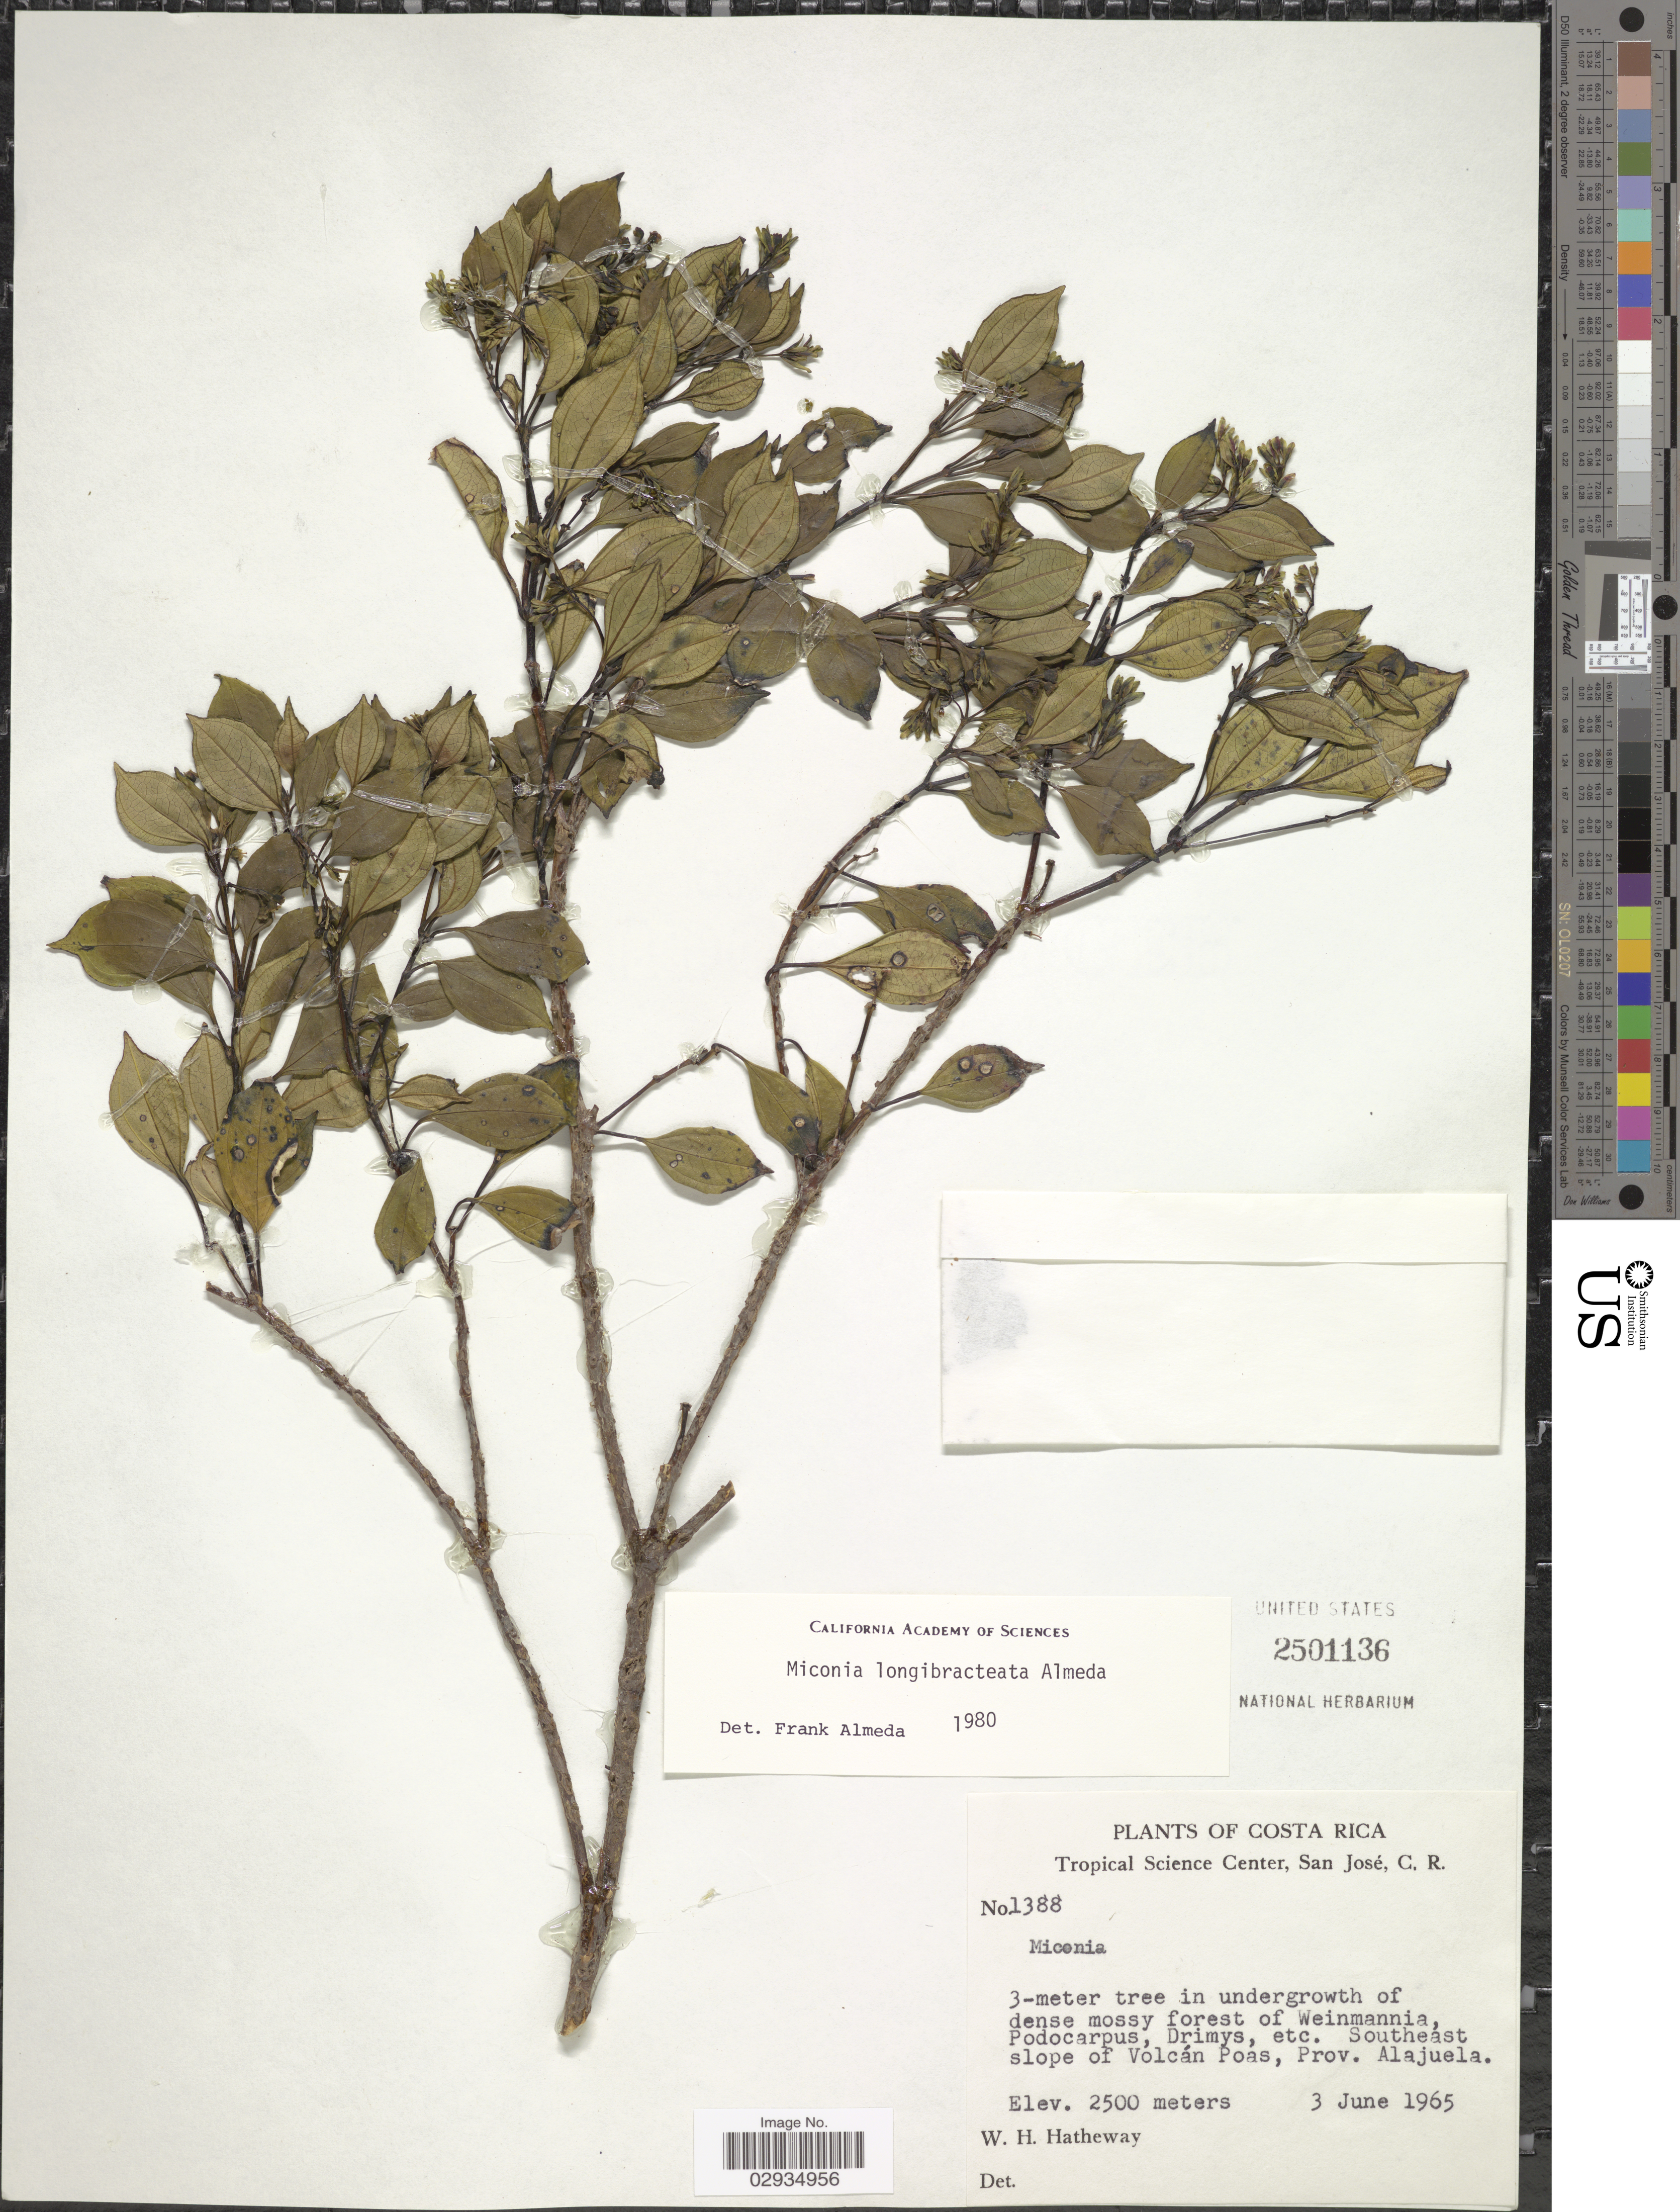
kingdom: Plantae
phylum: Tracheophyta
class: Magnoliopsida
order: Myrtales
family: Melastomataceae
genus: Miconia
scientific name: Miconia longibracteata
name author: Almeda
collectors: W. H. Hatheway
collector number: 1388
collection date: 1965-06-03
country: Costa Rica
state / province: Alajuela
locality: Southeast slope of Volcán Poas.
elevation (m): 2500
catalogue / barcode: US 2501136